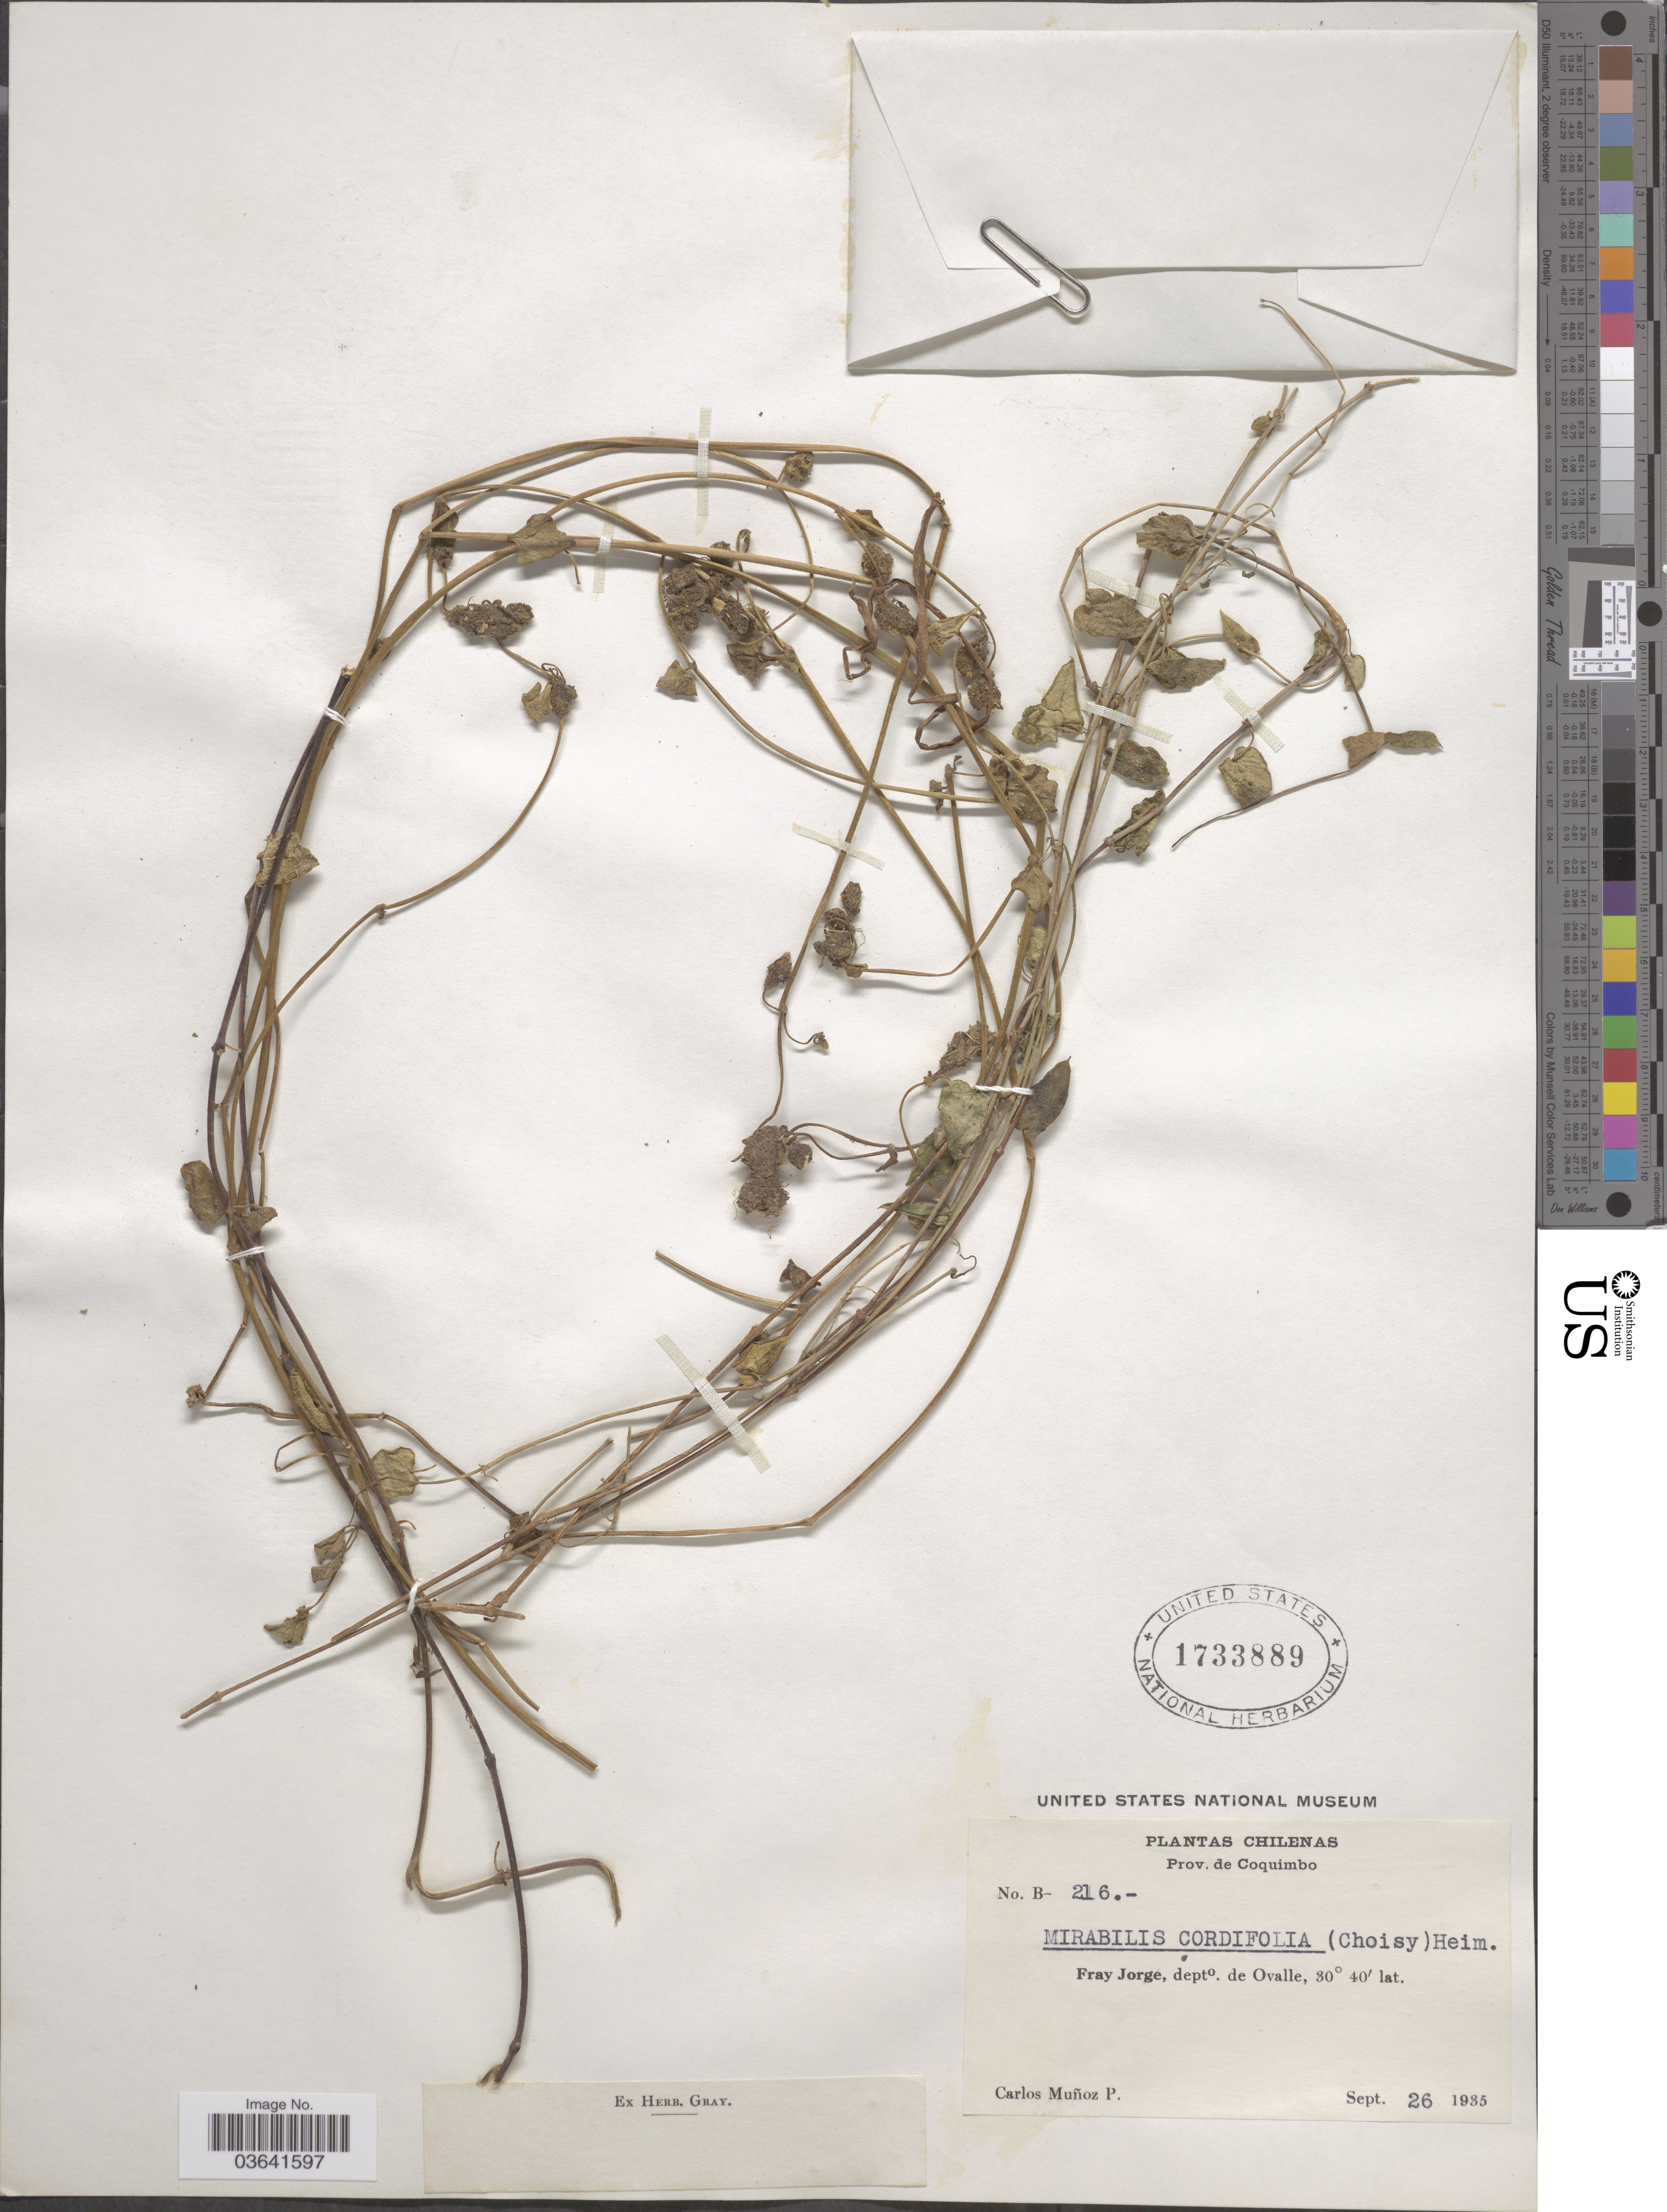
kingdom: Plantae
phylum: Tracheophyta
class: Magnoliopsida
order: Caryophyllales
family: Nyctaginaceae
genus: Mirabilis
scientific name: Mirabilis cordifolia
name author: (Kuntze ex Choisy) Heimerl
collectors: C. Munoz P.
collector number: B-216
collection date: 1935-09-26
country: Chile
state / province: Coquimbo (IV)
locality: Fray Jorge, dept. de Ovalle.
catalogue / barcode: US 1733889